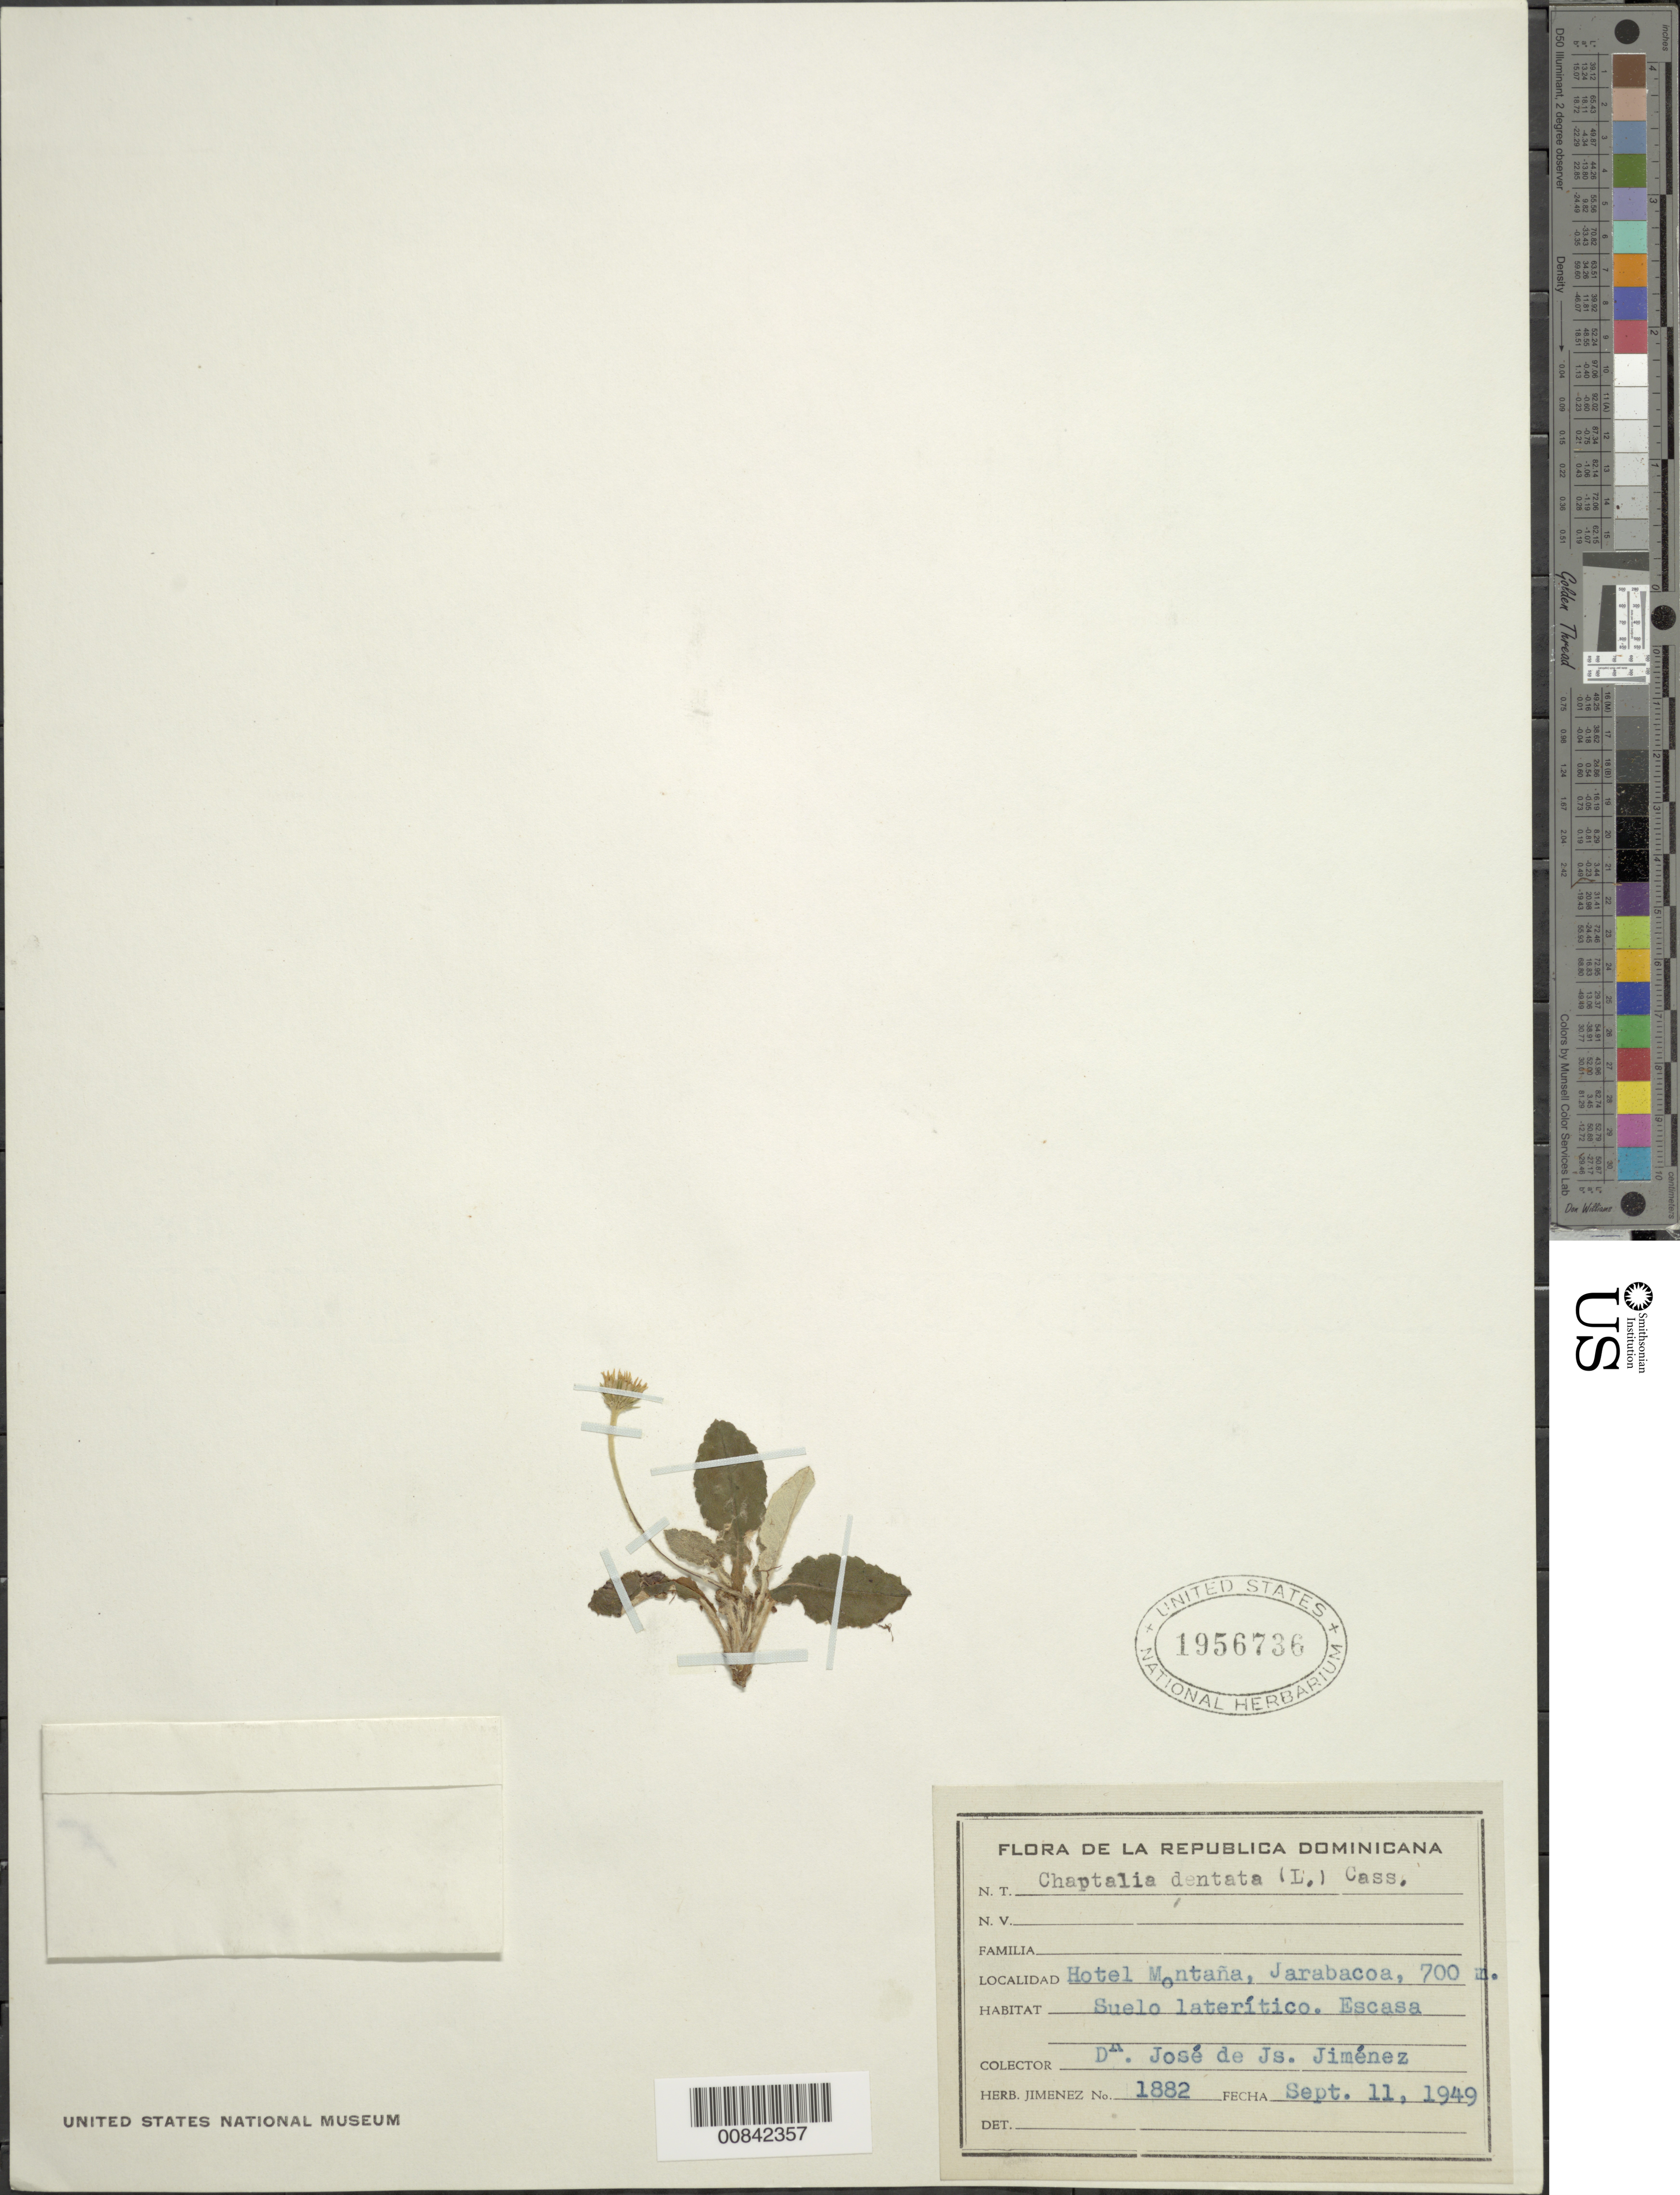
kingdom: Plantae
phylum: Tracheophyta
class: Magnoliopsida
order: Asterales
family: Asteraceae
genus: Chaptalia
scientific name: Chaptalia dentata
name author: (L.) Cass.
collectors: J. J. Jiménez Almonte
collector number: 1882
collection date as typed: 11 Sep 1949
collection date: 1949-09-11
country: Dominican Republic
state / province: La Vega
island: Hispaniola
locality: Hotel Montaña, Jarabacoa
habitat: Suelo laterítico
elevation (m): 700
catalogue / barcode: US 1956736